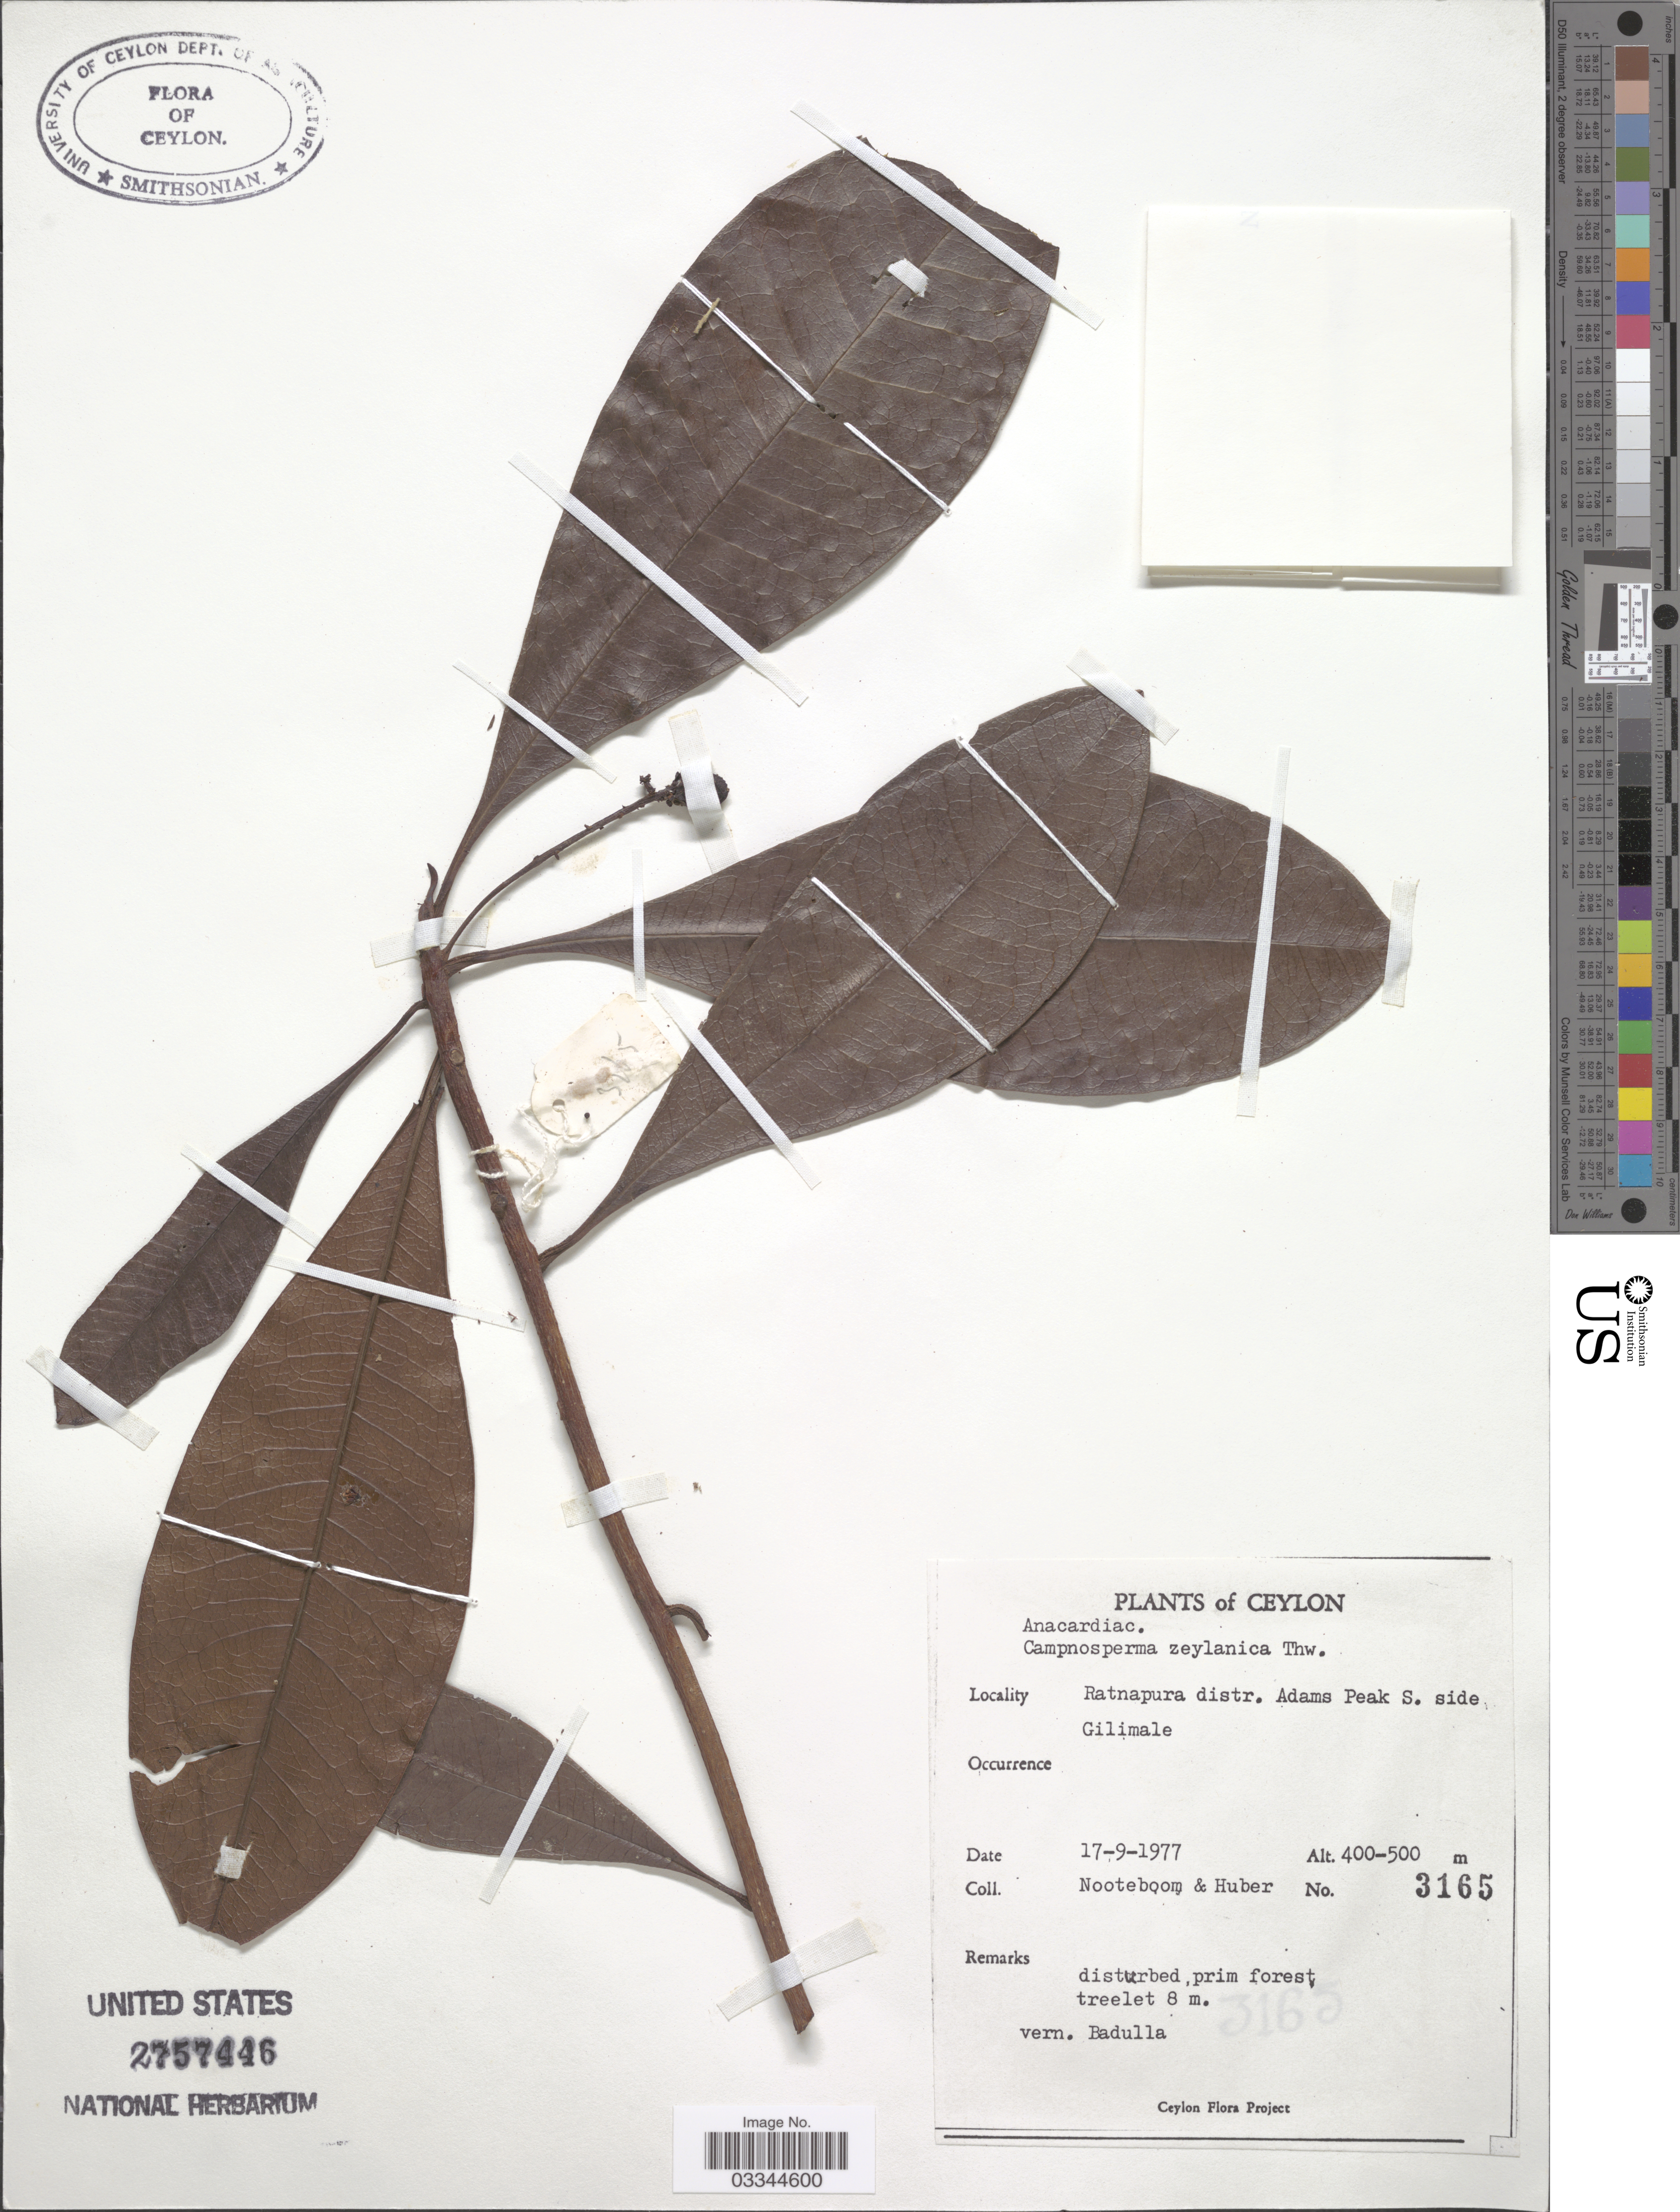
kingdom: Plantae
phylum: Tracheophyta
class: Magnoliopsida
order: Sapindales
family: Anacardiaceae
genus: Campnosperma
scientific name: Campnosperma zeylanicum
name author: Thwaites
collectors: Nooteboom, -- & Huber, --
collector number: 3165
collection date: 1977-09-17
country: Sri Lanka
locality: Ceylon. Ratnapura distr. Adams Peak S. side Gilimale.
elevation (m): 400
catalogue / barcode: US 2757446